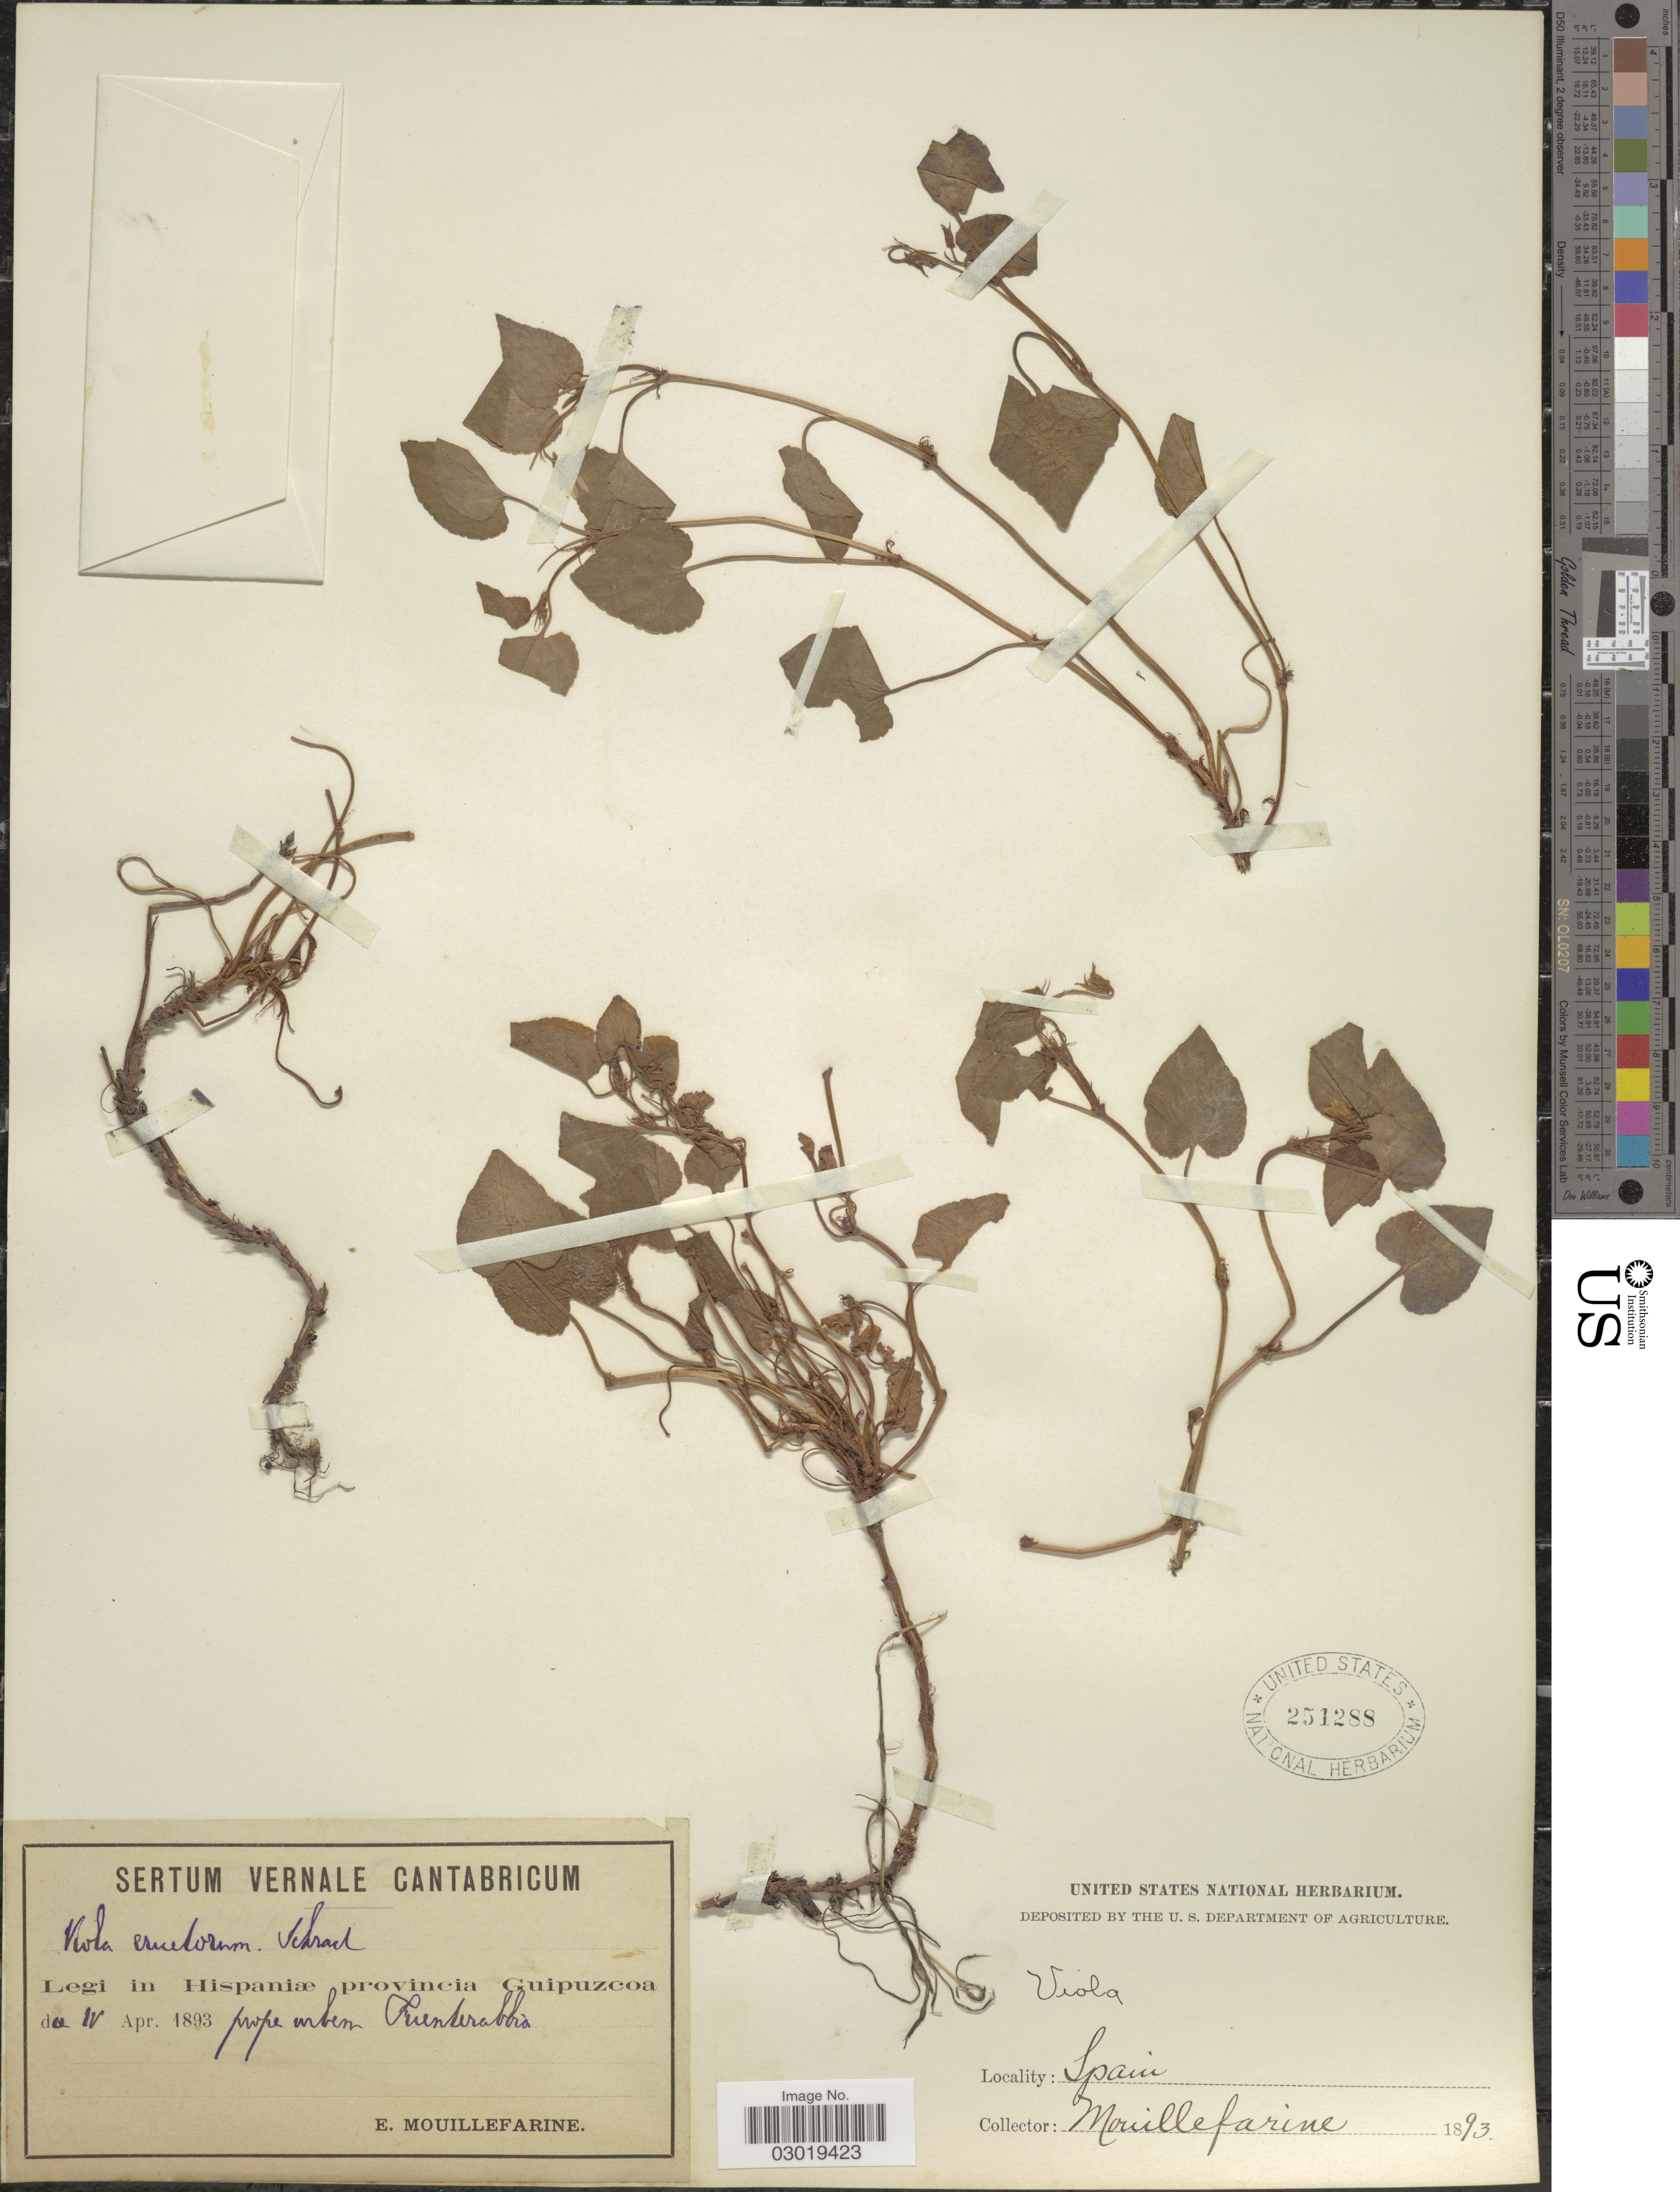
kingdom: Plantae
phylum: Tracheophyta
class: Magnoliopsida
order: Malpighiales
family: Violaceae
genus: Viola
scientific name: Viola sp.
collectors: E. Mouillefarine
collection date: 1893-04-04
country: Spain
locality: In Hispaniæ provincia Guipuzcoa, prope urbem Fuenterabbia.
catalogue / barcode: US 251288